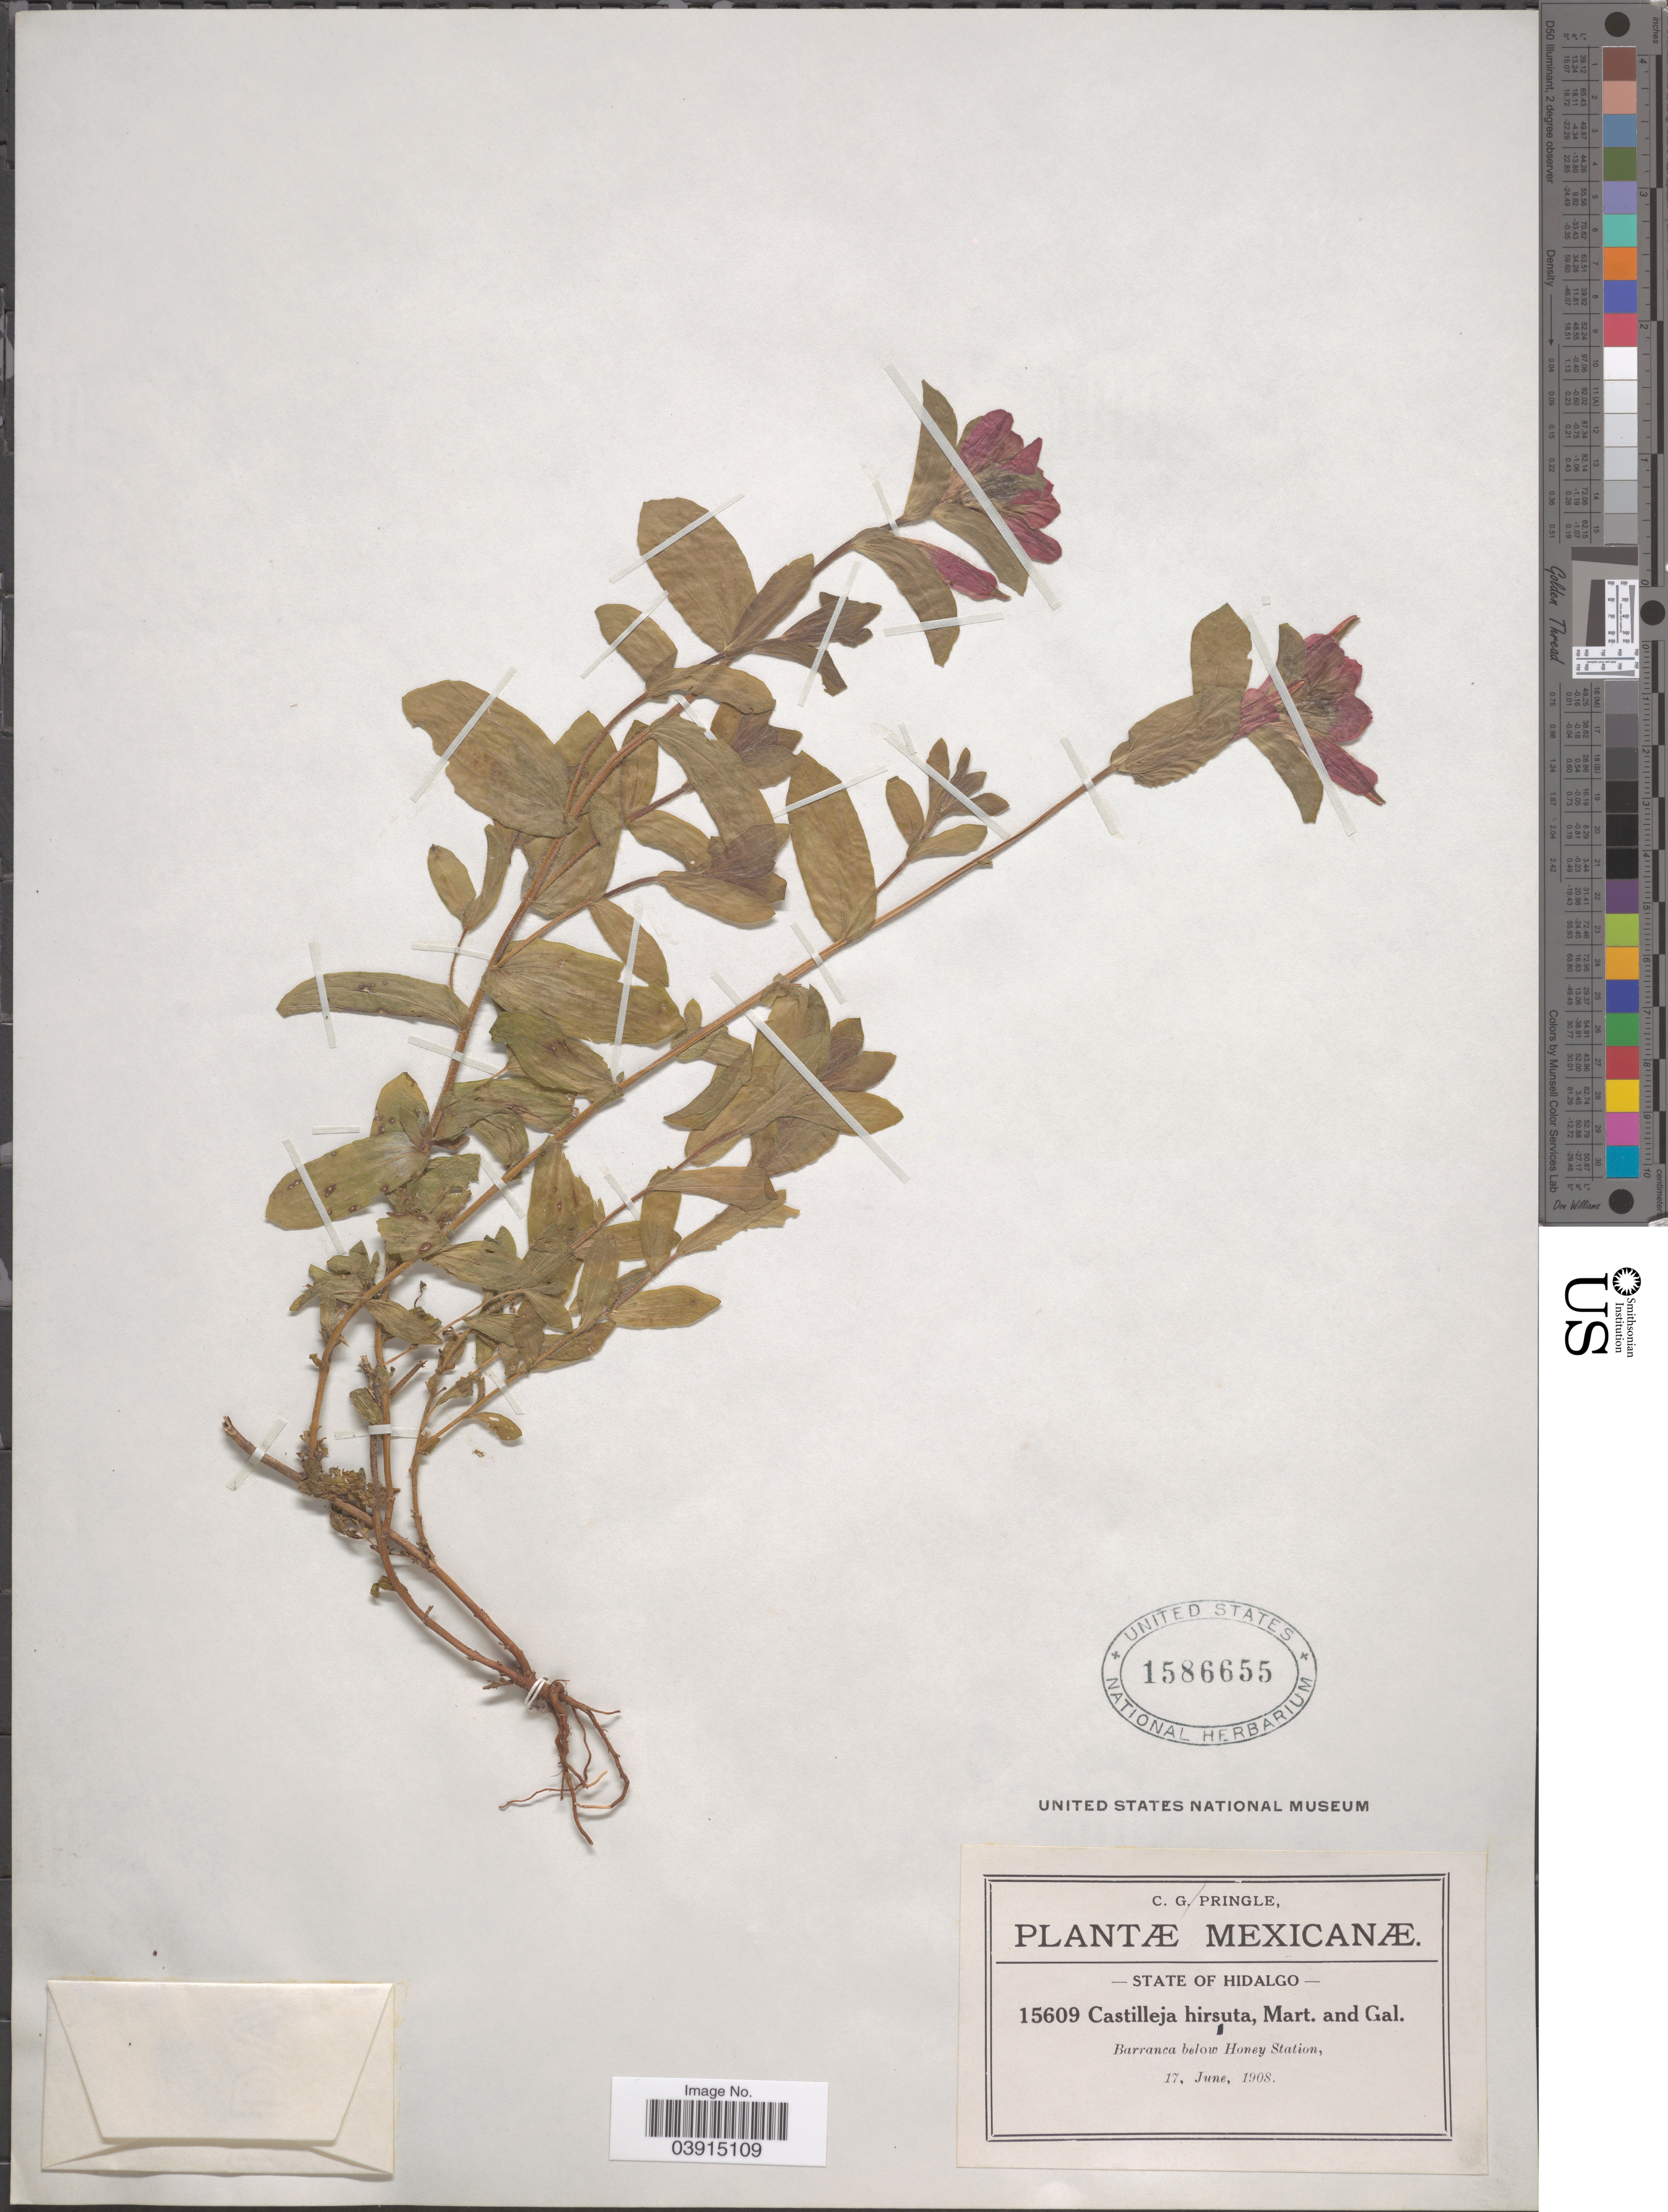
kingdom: Plantae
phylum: Tracheophyta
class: Magnoliopsida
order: Lamiales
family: Orobanchaceae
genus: Castilleja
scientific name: Castilleja hirsuta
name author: M. Martens & Galeotti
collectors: C. G. Pringle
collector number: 15609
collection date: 1908-06-17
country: Mexico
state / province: Hidalgo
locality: Barranca below Honey Station.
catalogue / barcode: US 1586655